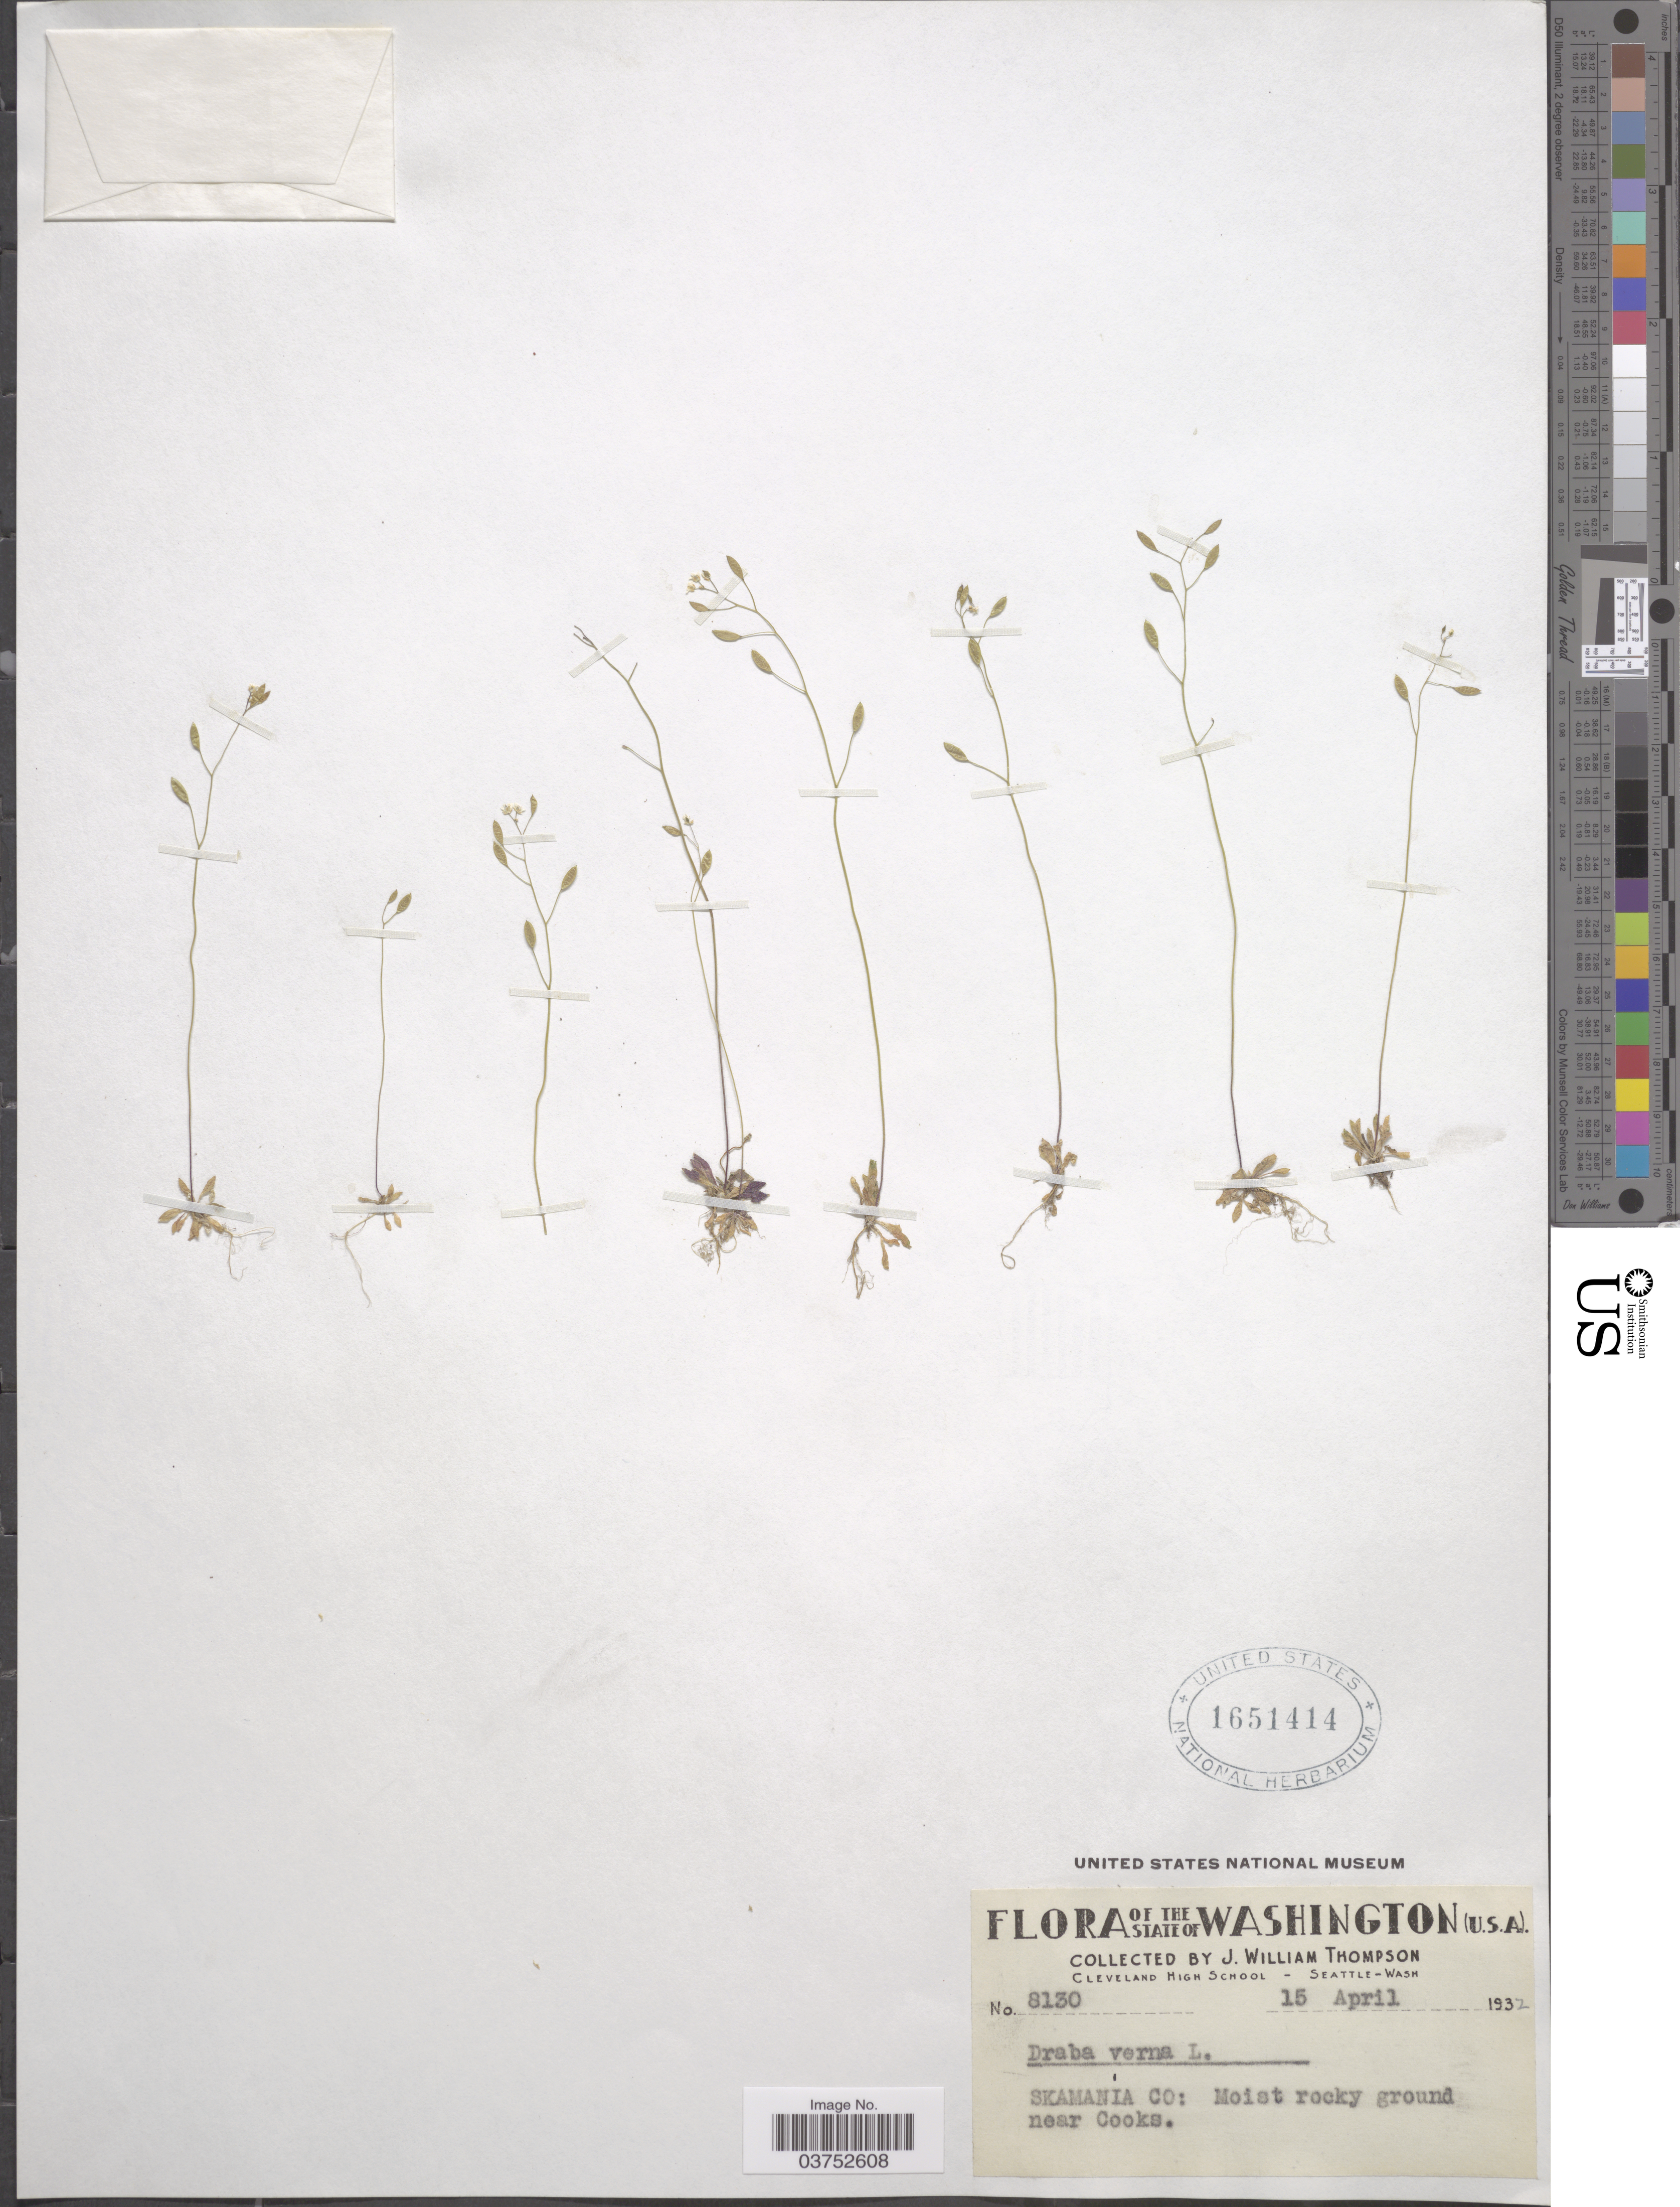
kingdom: Plantae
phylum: Tracheophyta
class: Magnoliopsida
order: Brassicales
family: Brassicaceae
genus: Draba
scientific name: Draba verna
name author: L.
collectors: J. W. Thompson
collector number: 8130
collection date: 1932-04-15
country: United States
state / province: Washington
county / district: Skamania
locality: Skamania Co: Moist rocky ground near Cooks.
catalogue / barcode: US 1651414